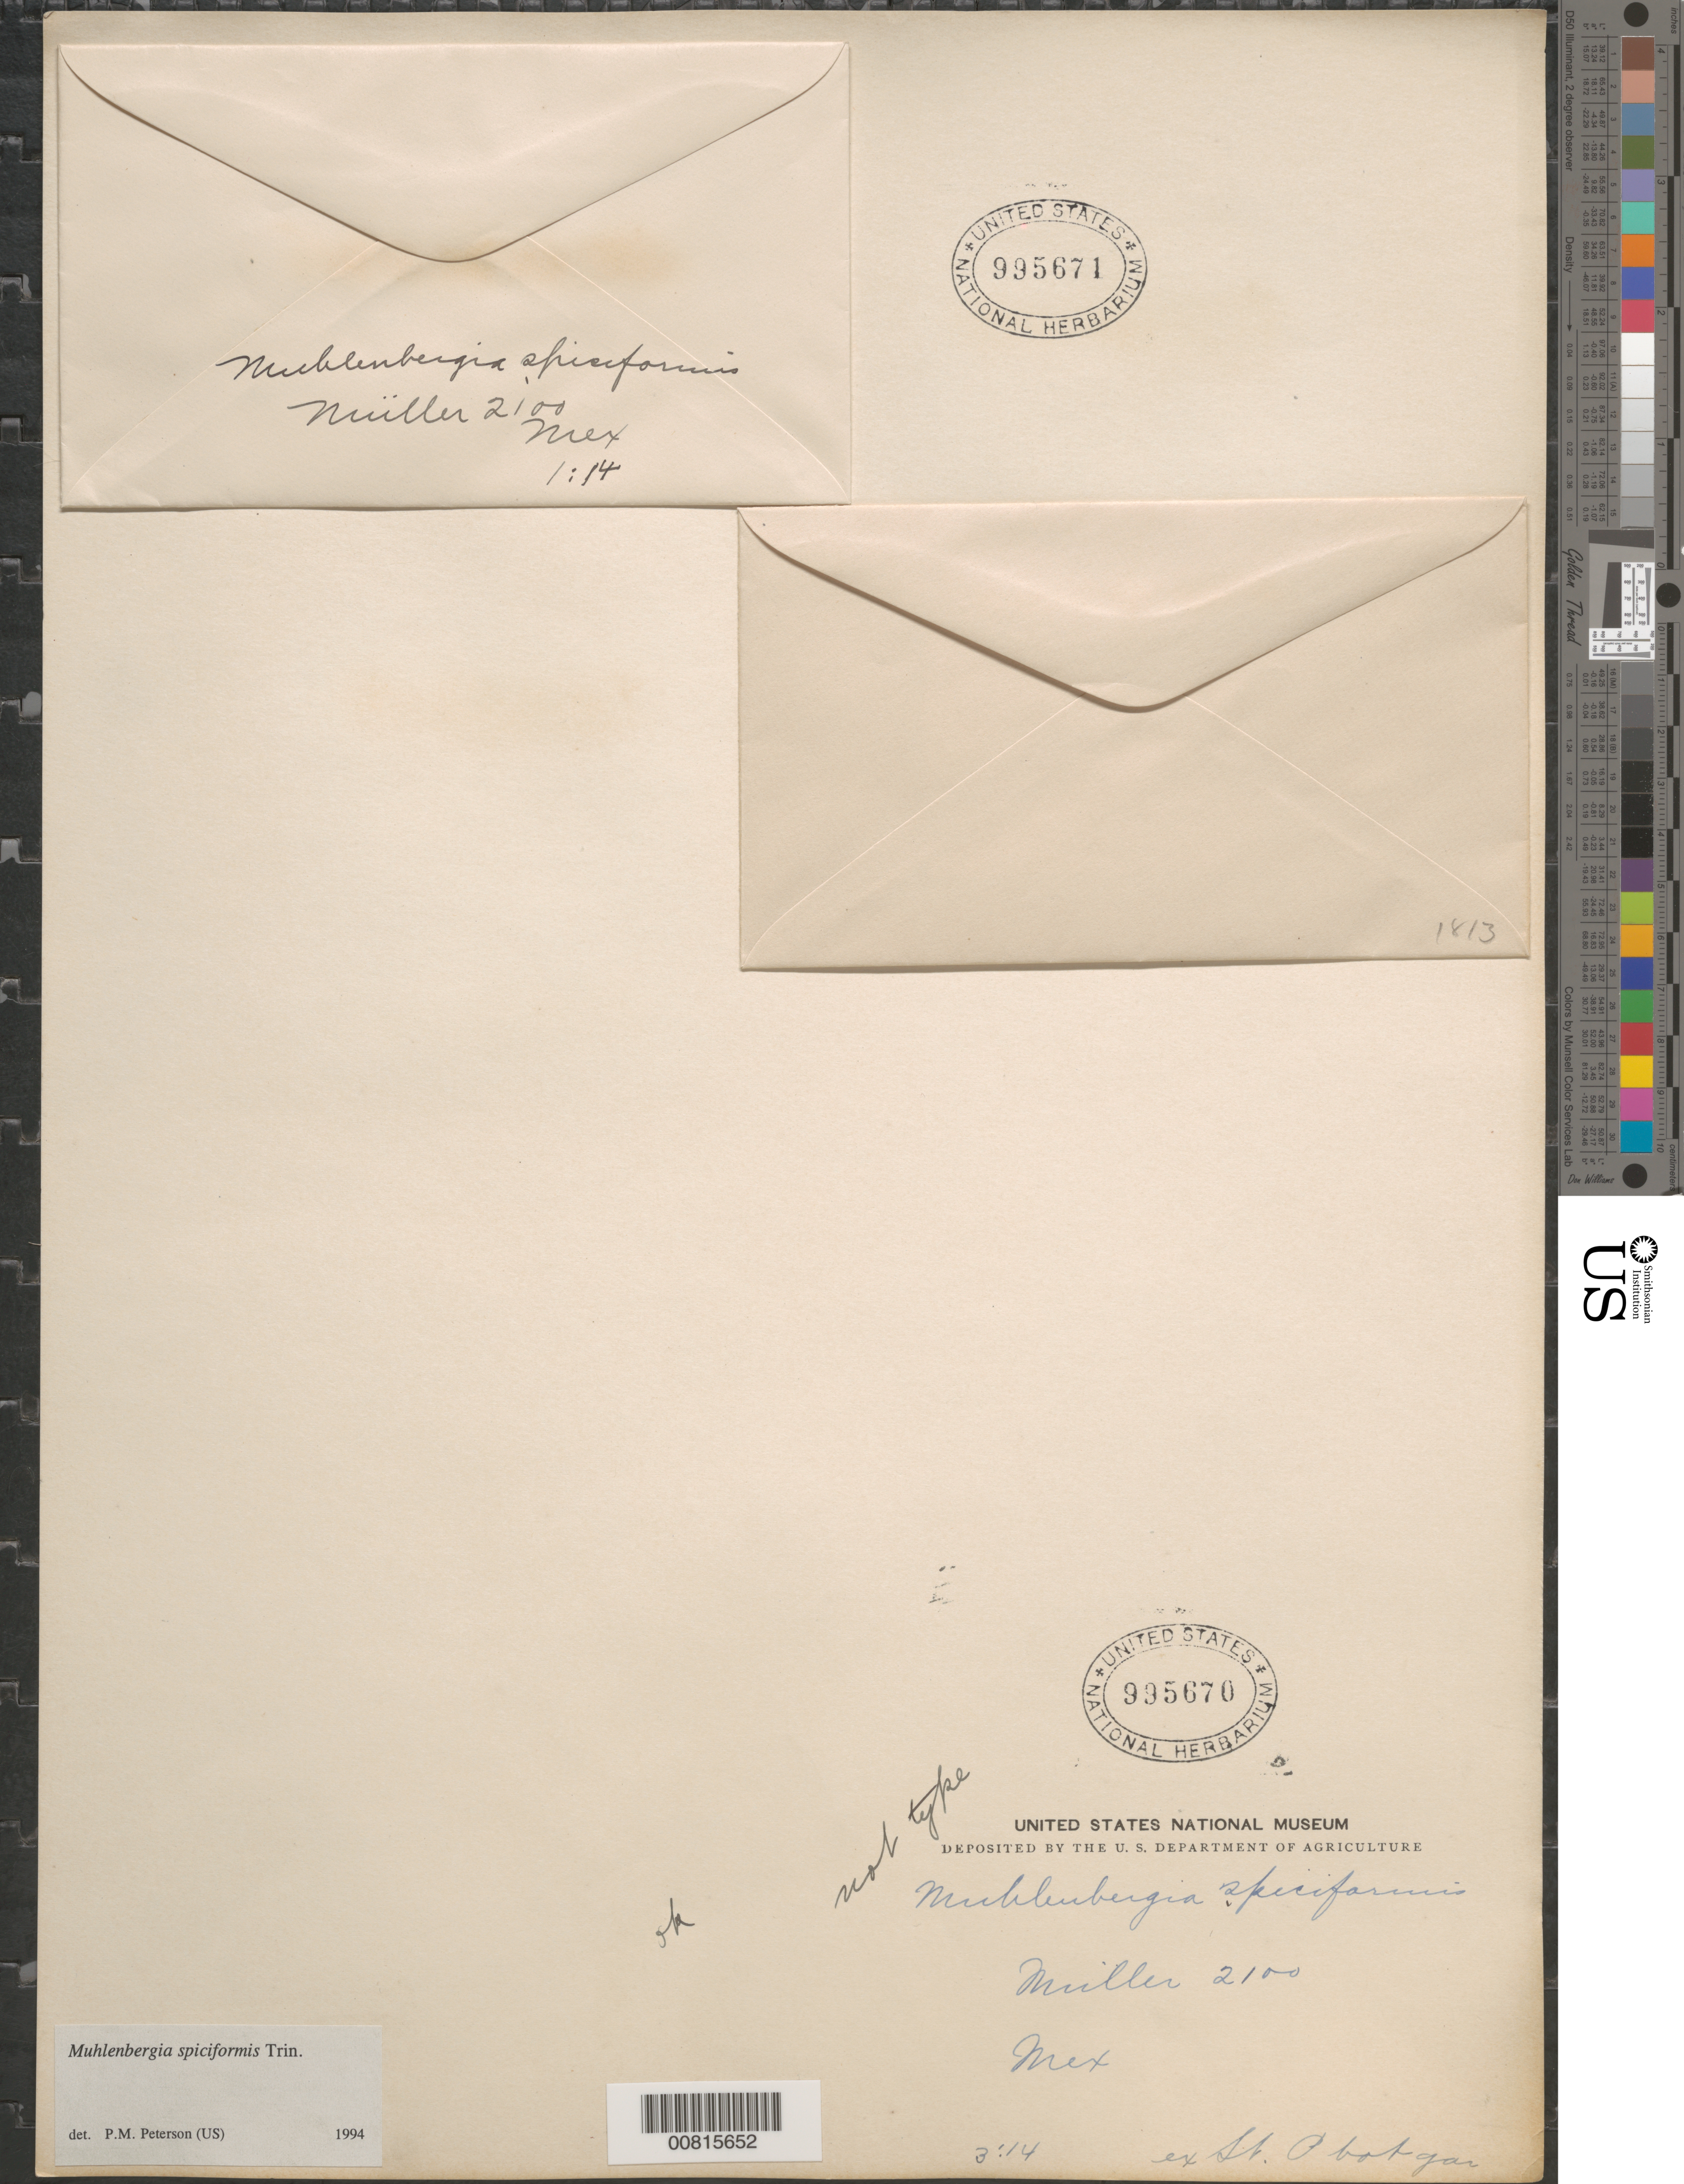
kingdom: Plantae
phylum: Tracheophyta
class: Liliopsida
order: Poales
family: Poaceae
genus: Muhlenbergia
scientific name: Muhlenbergia spiciformis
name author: Trin.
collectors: F. Müller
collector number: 2100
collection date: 1853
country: Mexico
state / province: Veracruz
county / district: Orizaba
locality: Orizaba, mpio. Orizaba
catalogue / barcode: US 995670